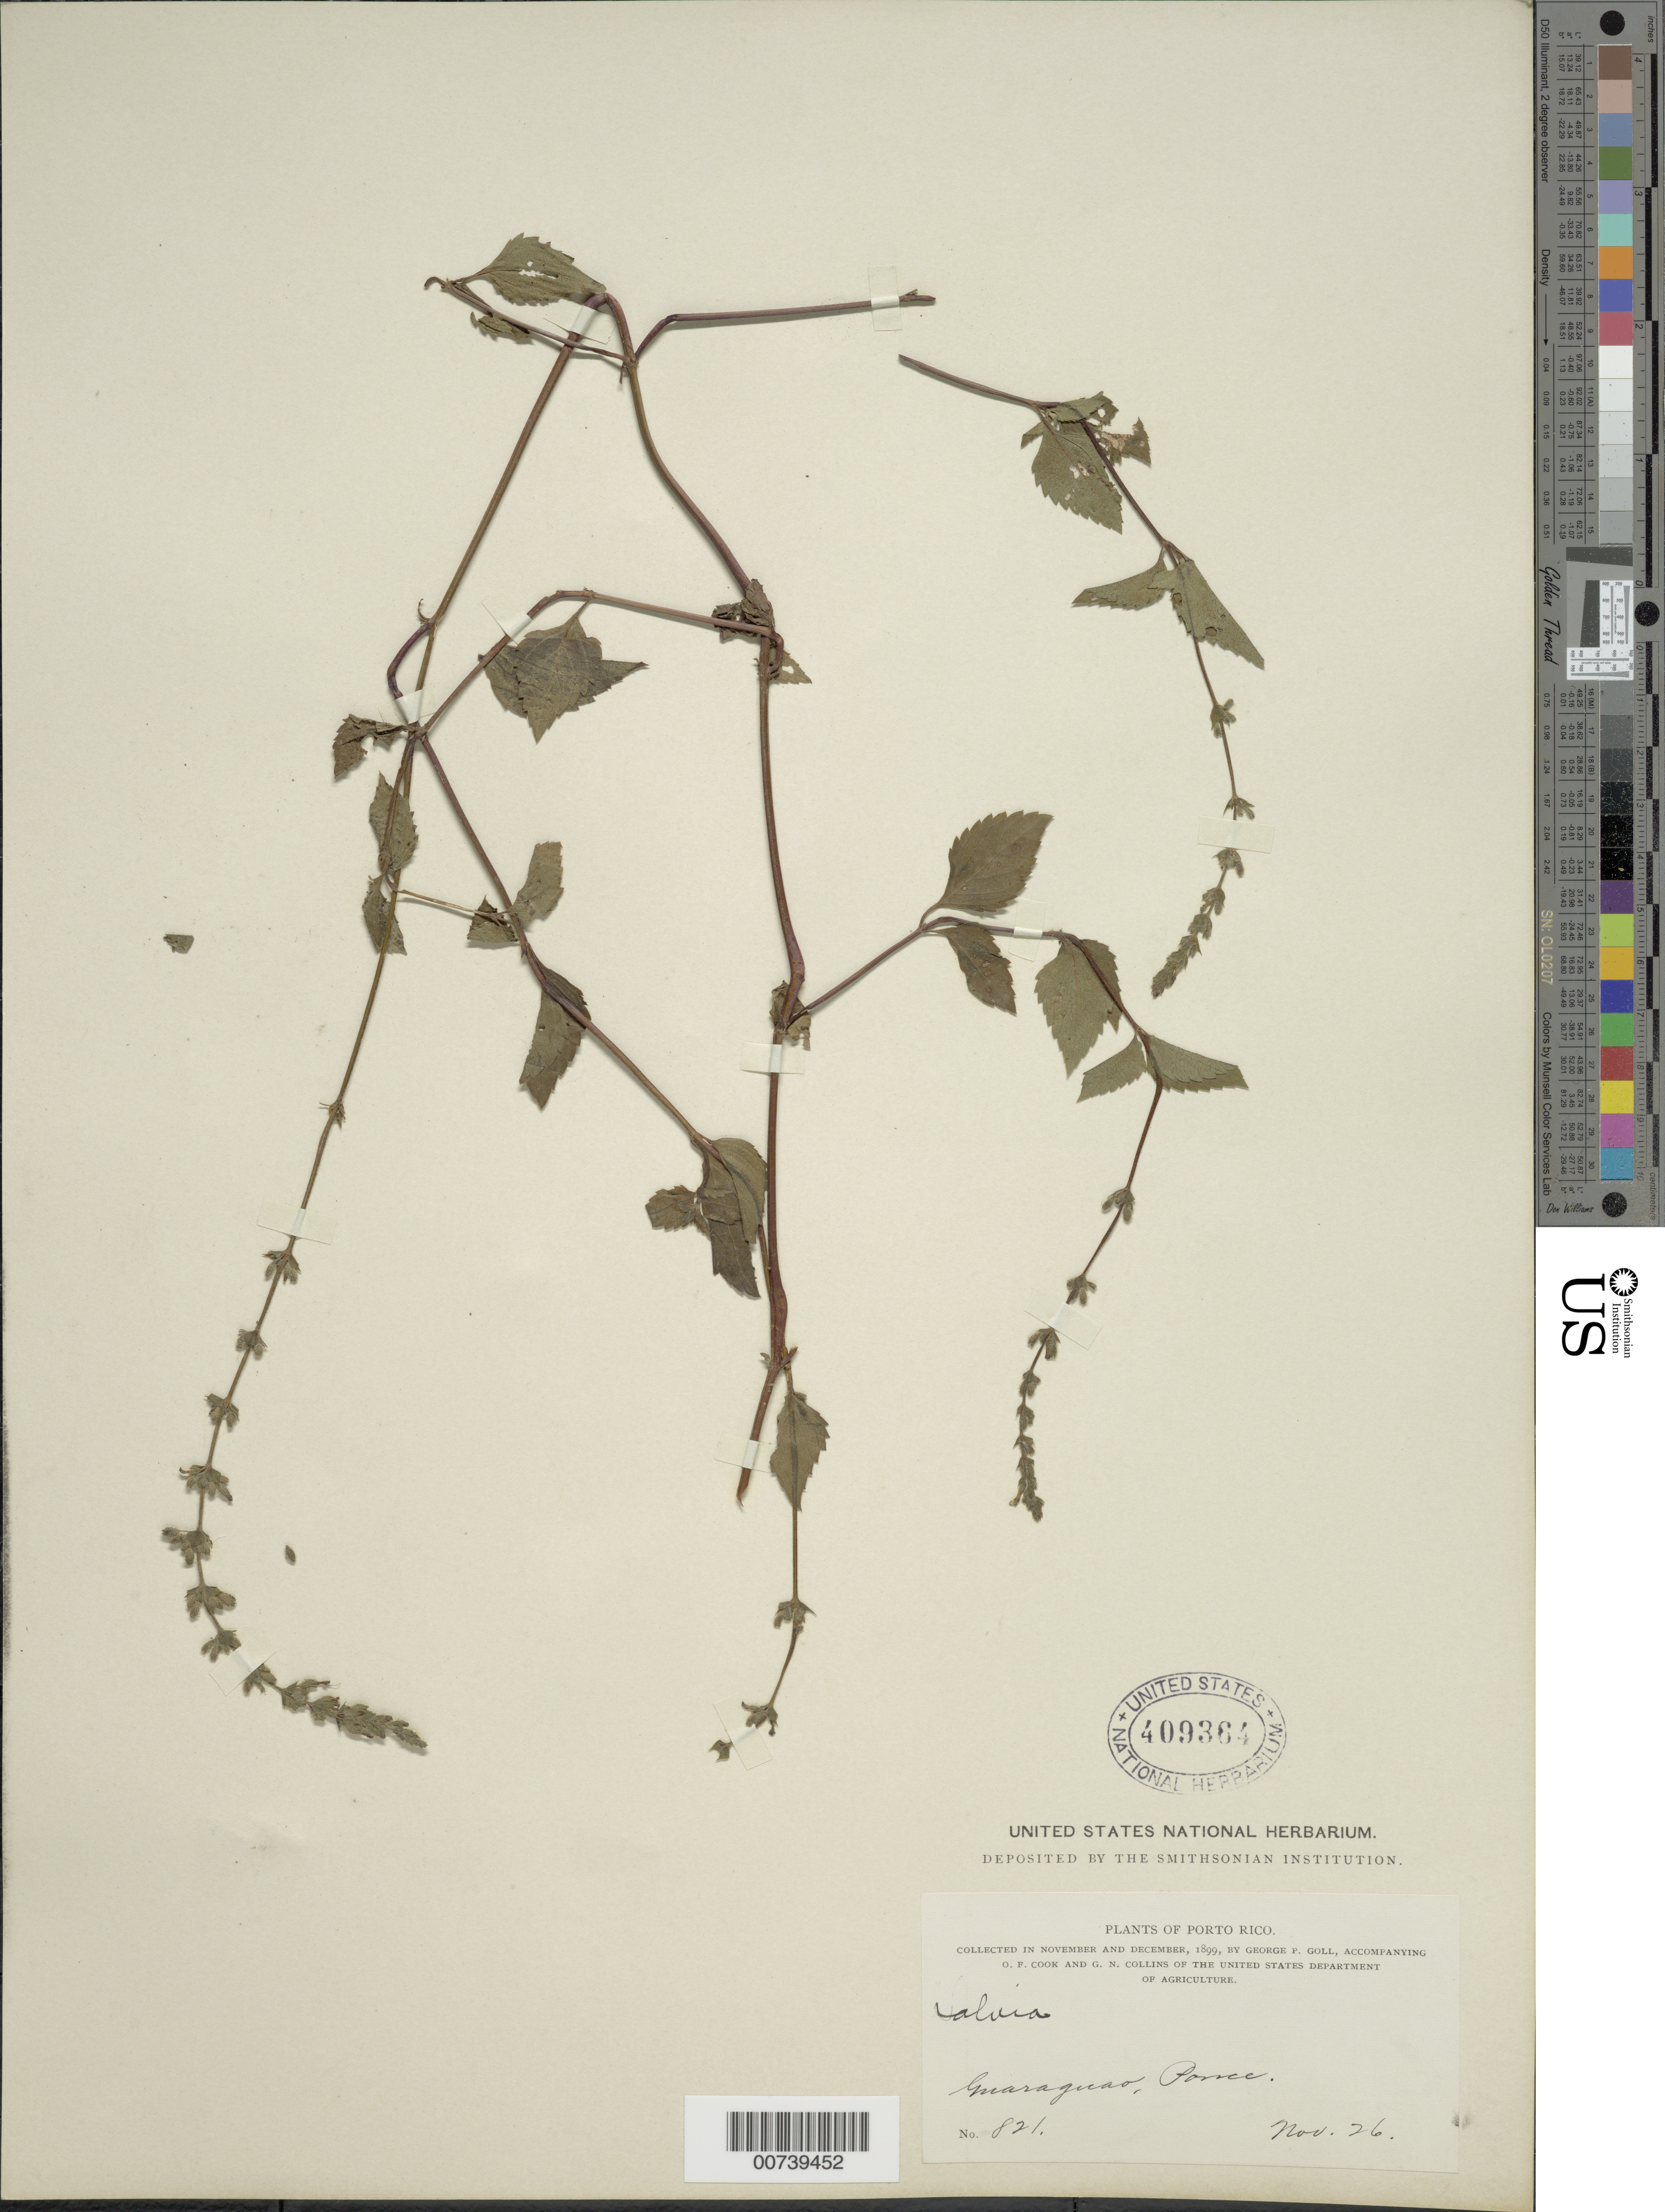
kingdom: Plantae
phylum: Tracheophyta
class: Magnoliopsida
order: Lamiales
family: Lamiaceae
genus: Salvia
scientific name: Salvia occidentalis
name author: Sw.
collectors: G. Goll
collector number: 821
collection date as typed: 26 Nov 1899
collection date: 1899-11-26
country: Puerto Rico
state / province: Ponce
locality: Guaraguao, Ponce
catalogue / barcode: US 409364